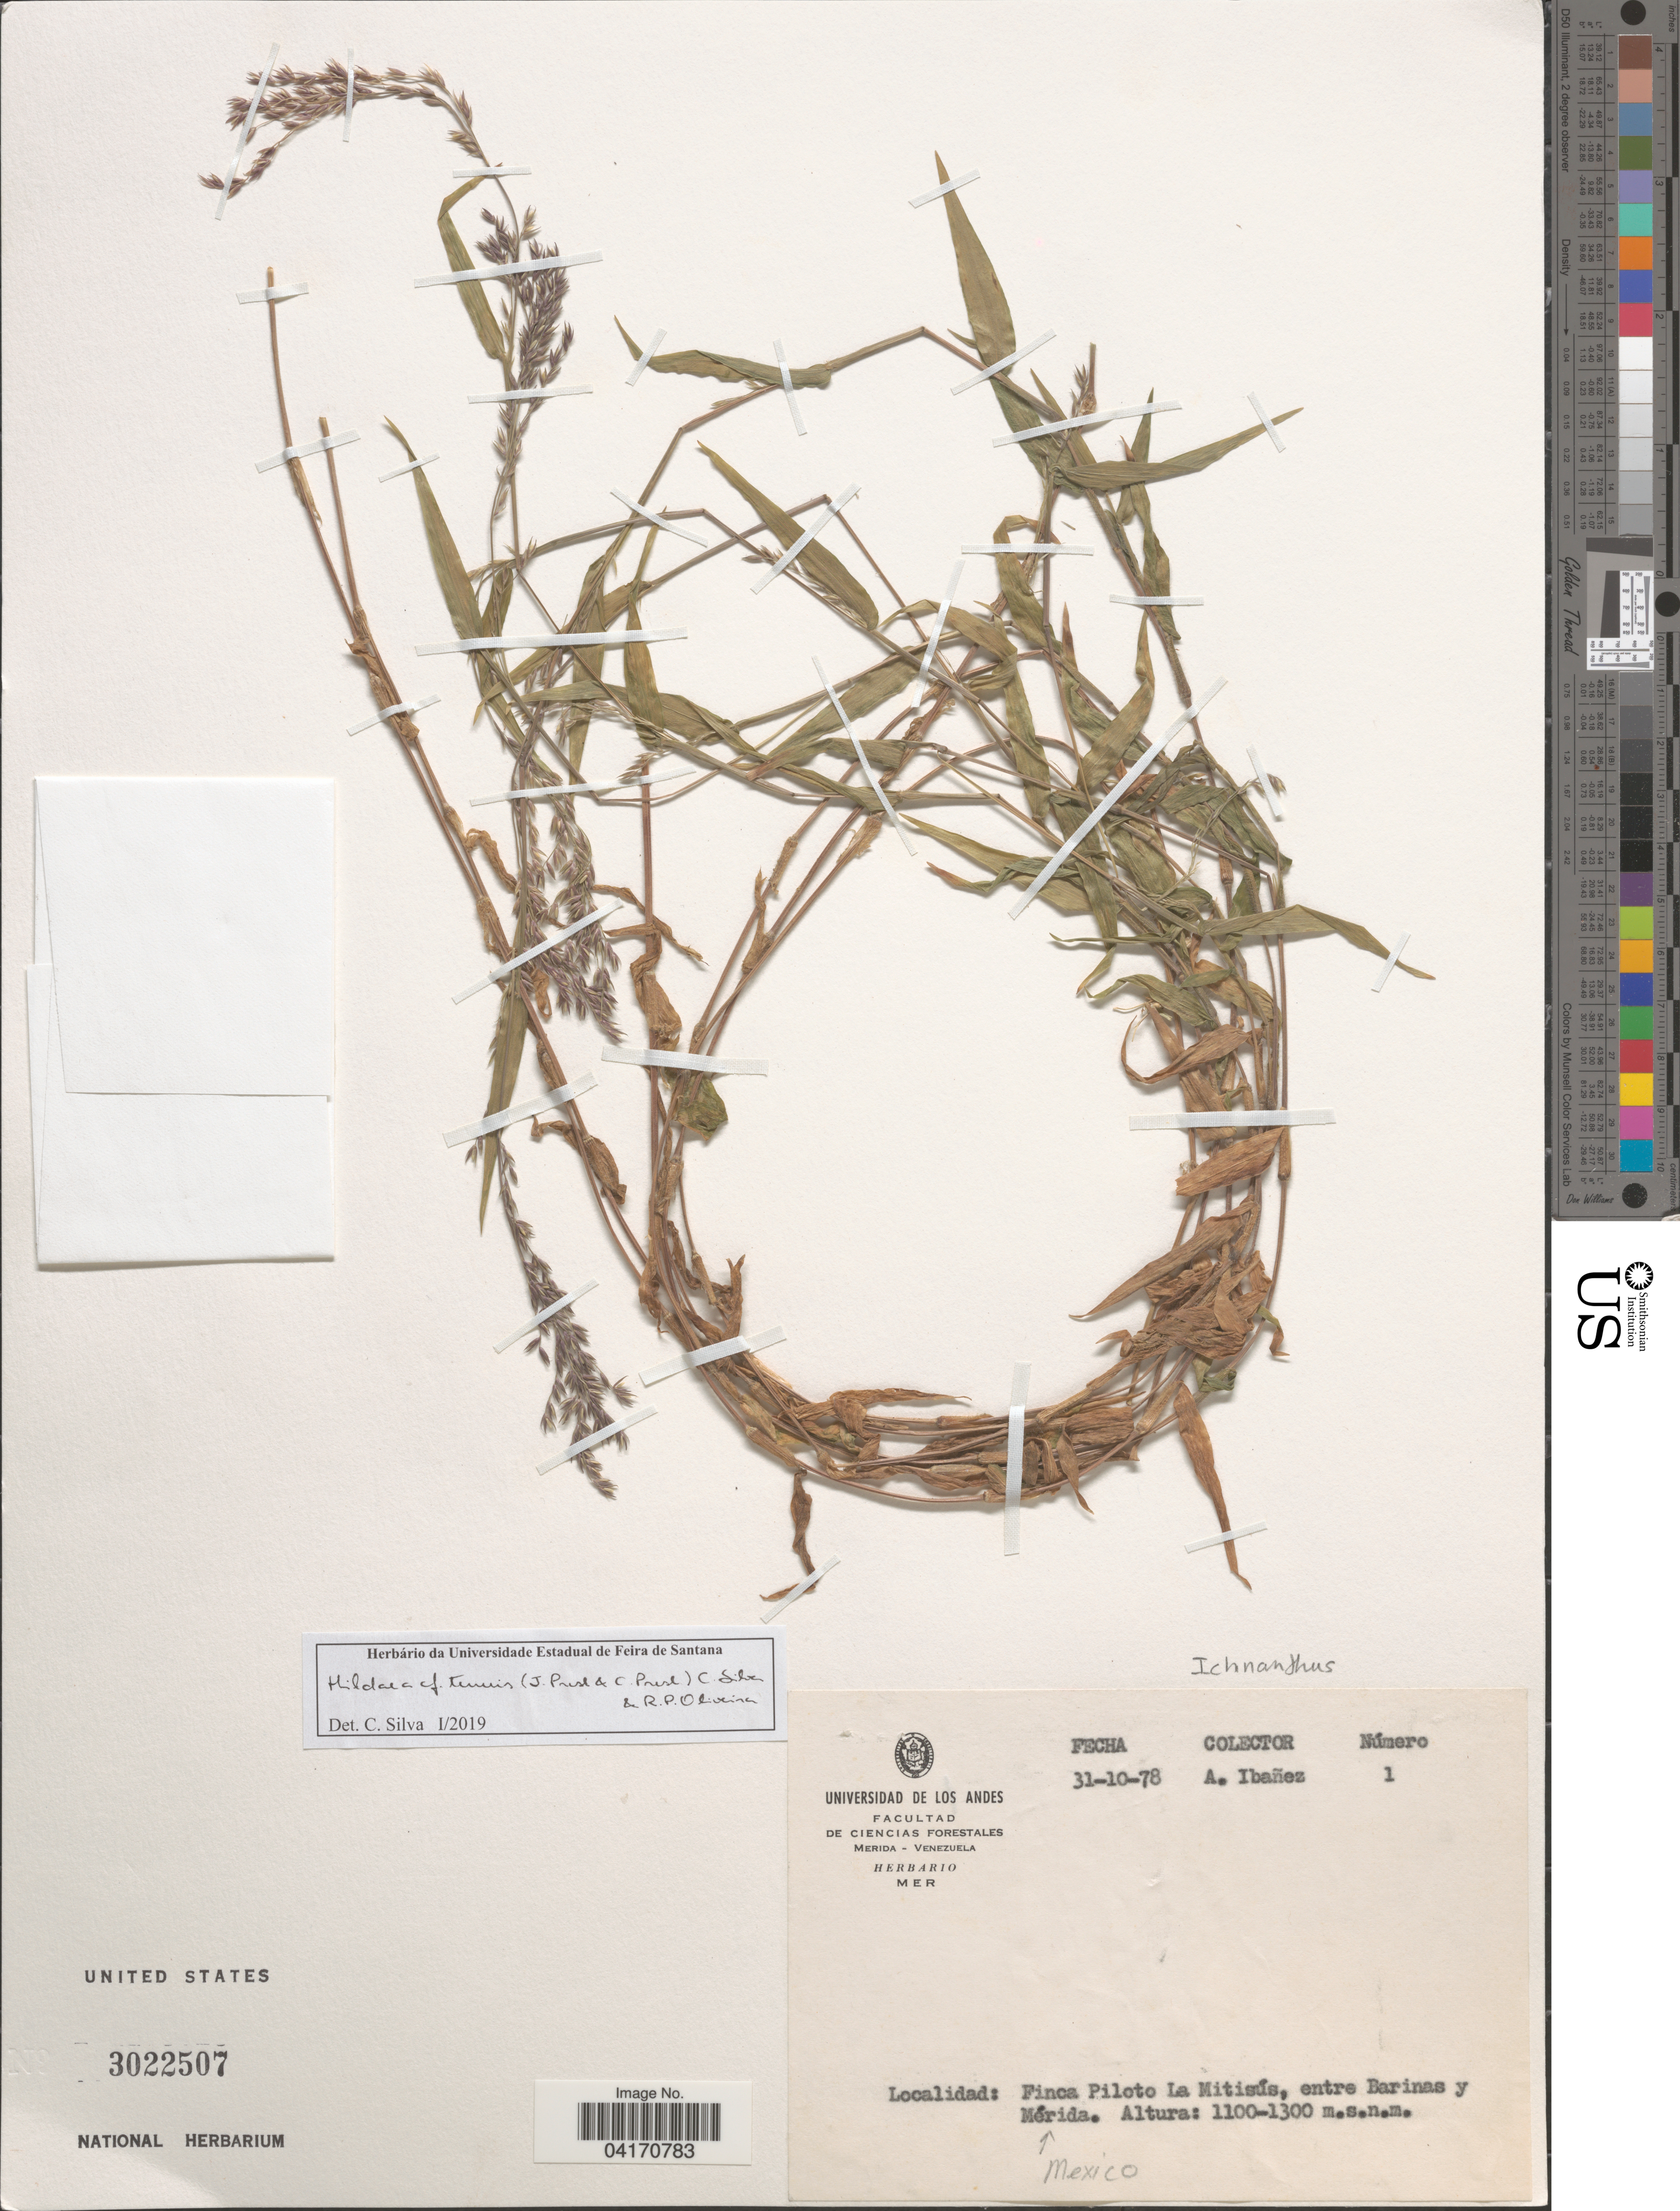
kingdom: Plantae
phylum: Tracheophyta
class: Liliopsida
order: Poales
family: Poaceae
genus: Hildaea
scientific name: Hildaea tenuis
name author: (J. Presl & C. Presl) C. Silva & R.P. Oliveira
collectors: A. Ibáñez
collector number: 1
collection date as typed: Transcribed d/m/y: 31/10/78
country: Venezuela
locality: Finca Piloto La Mitisús, entre Barinas y Mérida. Mexico [unsure placement].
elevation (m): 1100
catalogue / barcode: US 3022507